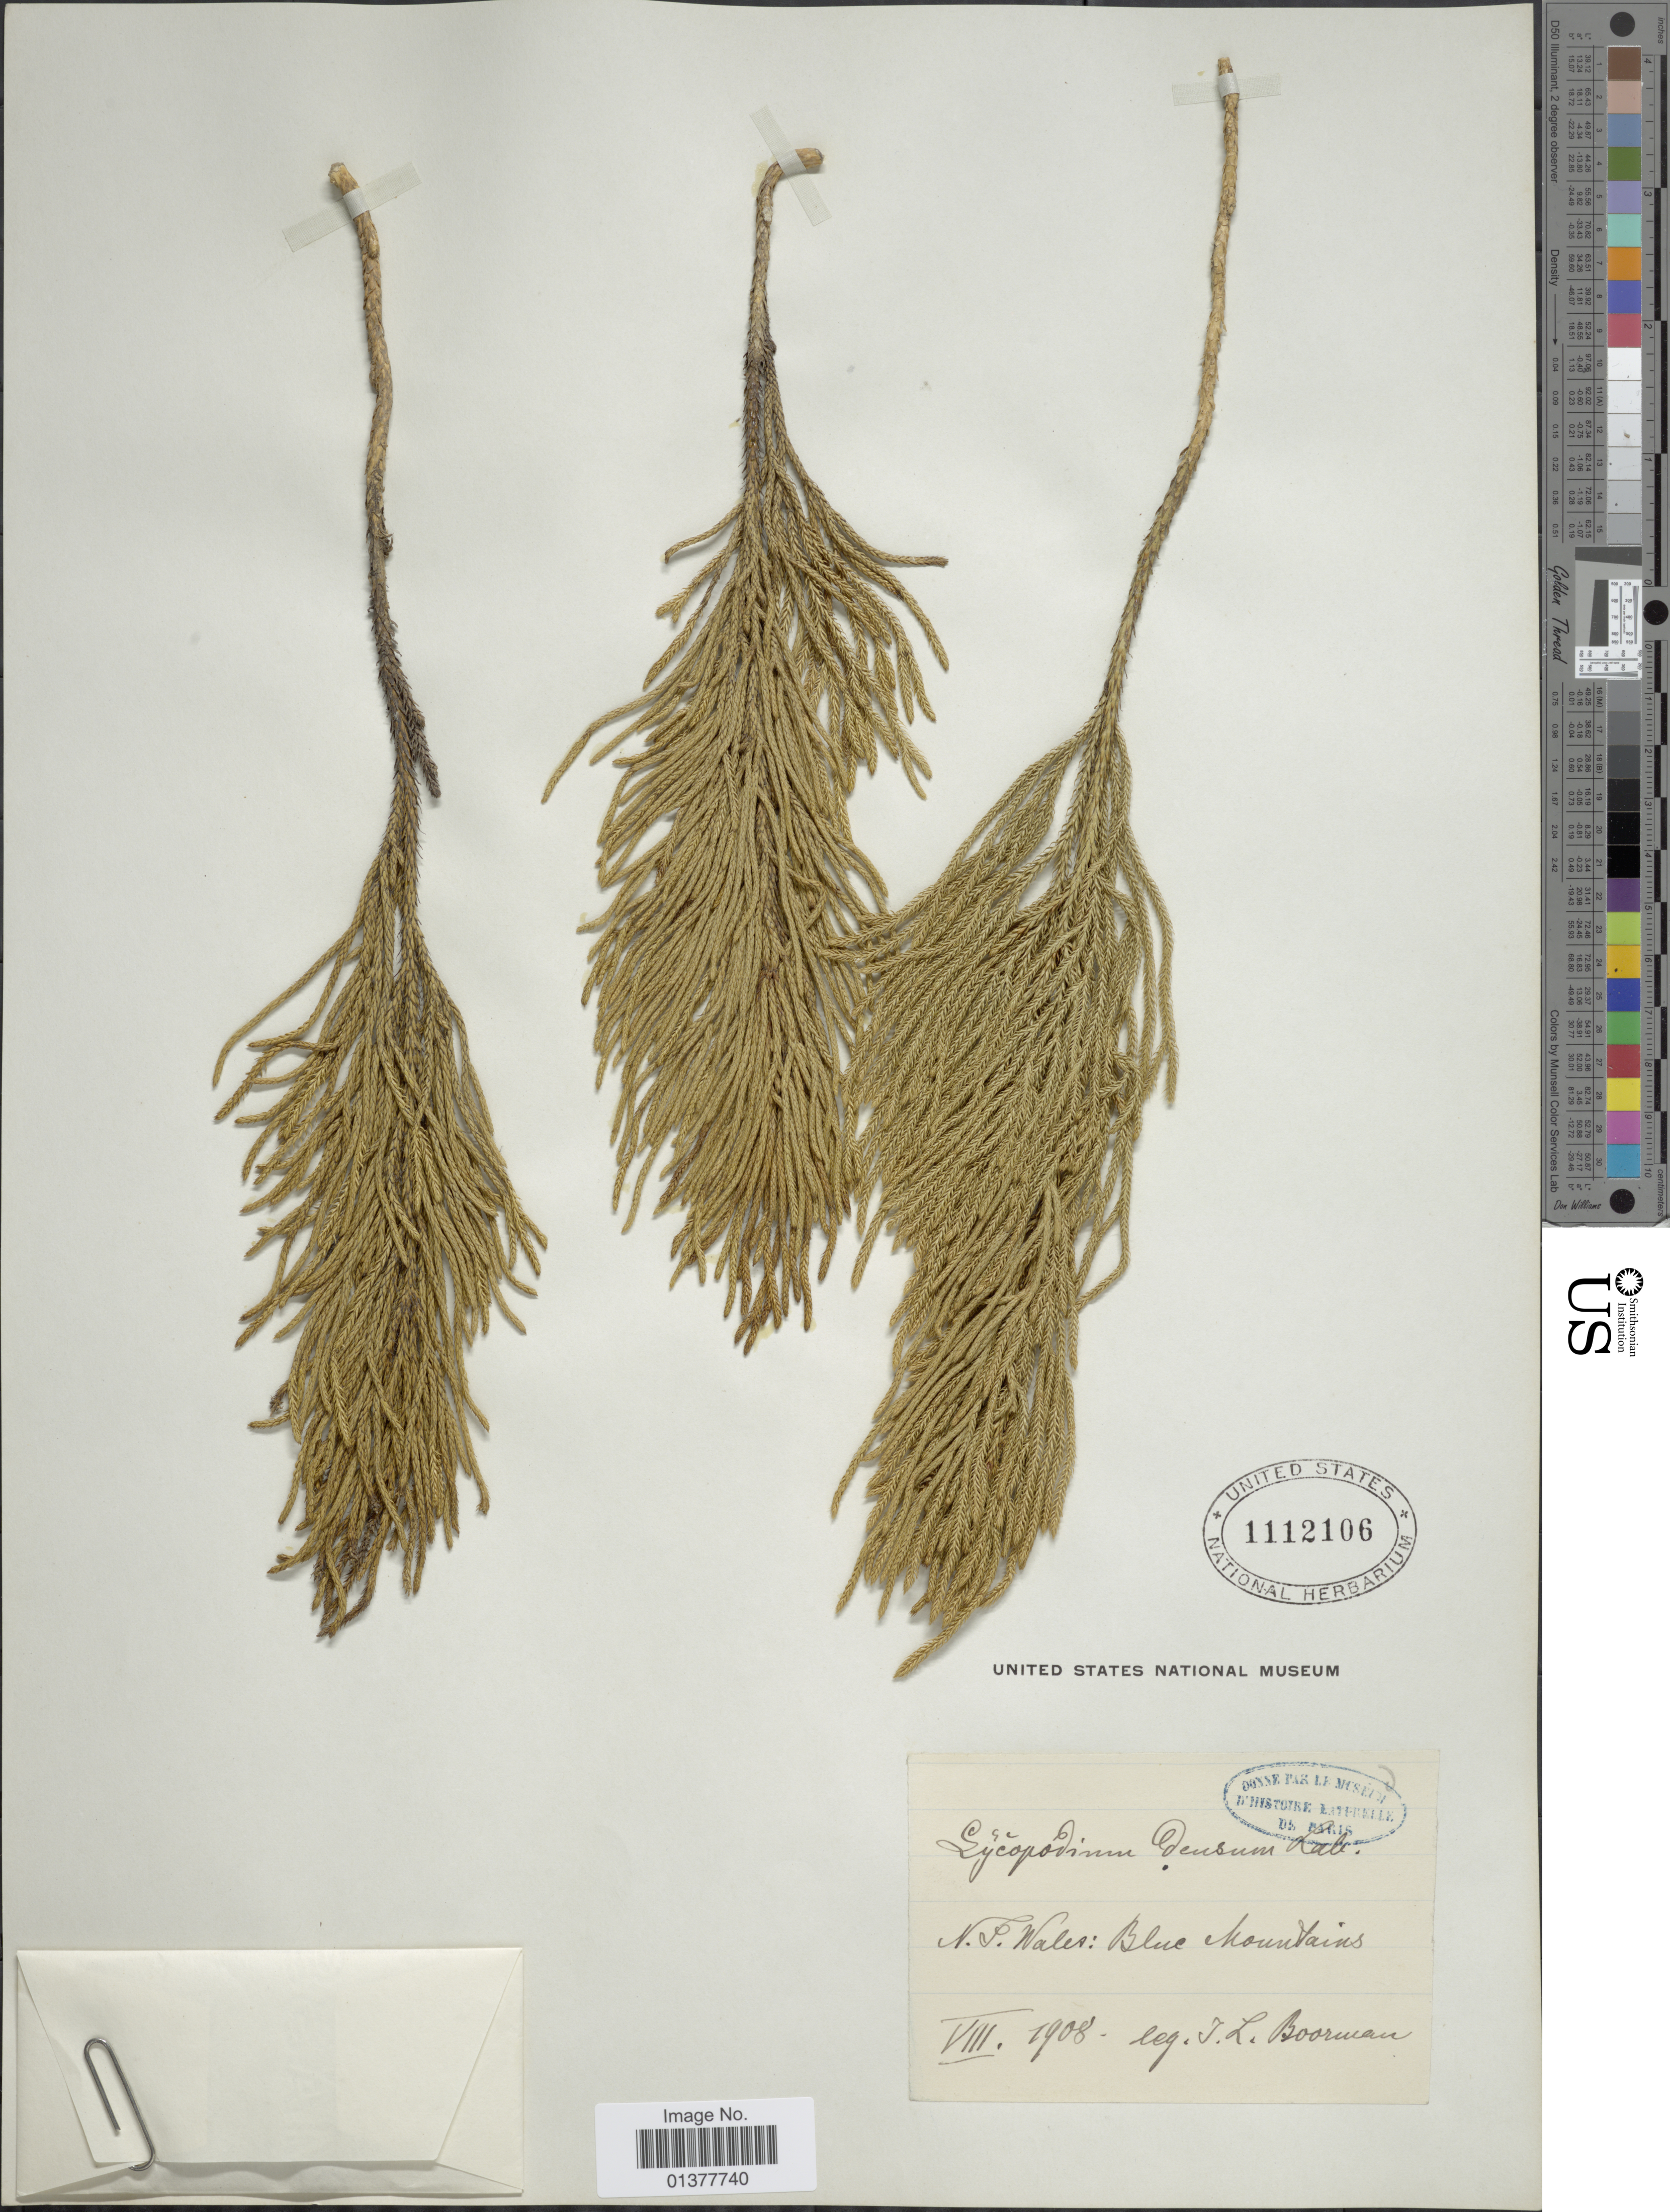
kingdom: Plantae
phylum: Tracheophyta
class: Lycopodiopsida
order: Lycopodiales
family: Lycopodiaceae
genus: Pseudolycopodium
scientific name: Pseudolycopodium densum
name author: (Rothm.) Holub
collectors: J. Boorman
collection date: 1908-08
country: Australia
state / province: New South Wales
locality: Blue Mountains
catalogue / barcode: US 1112106